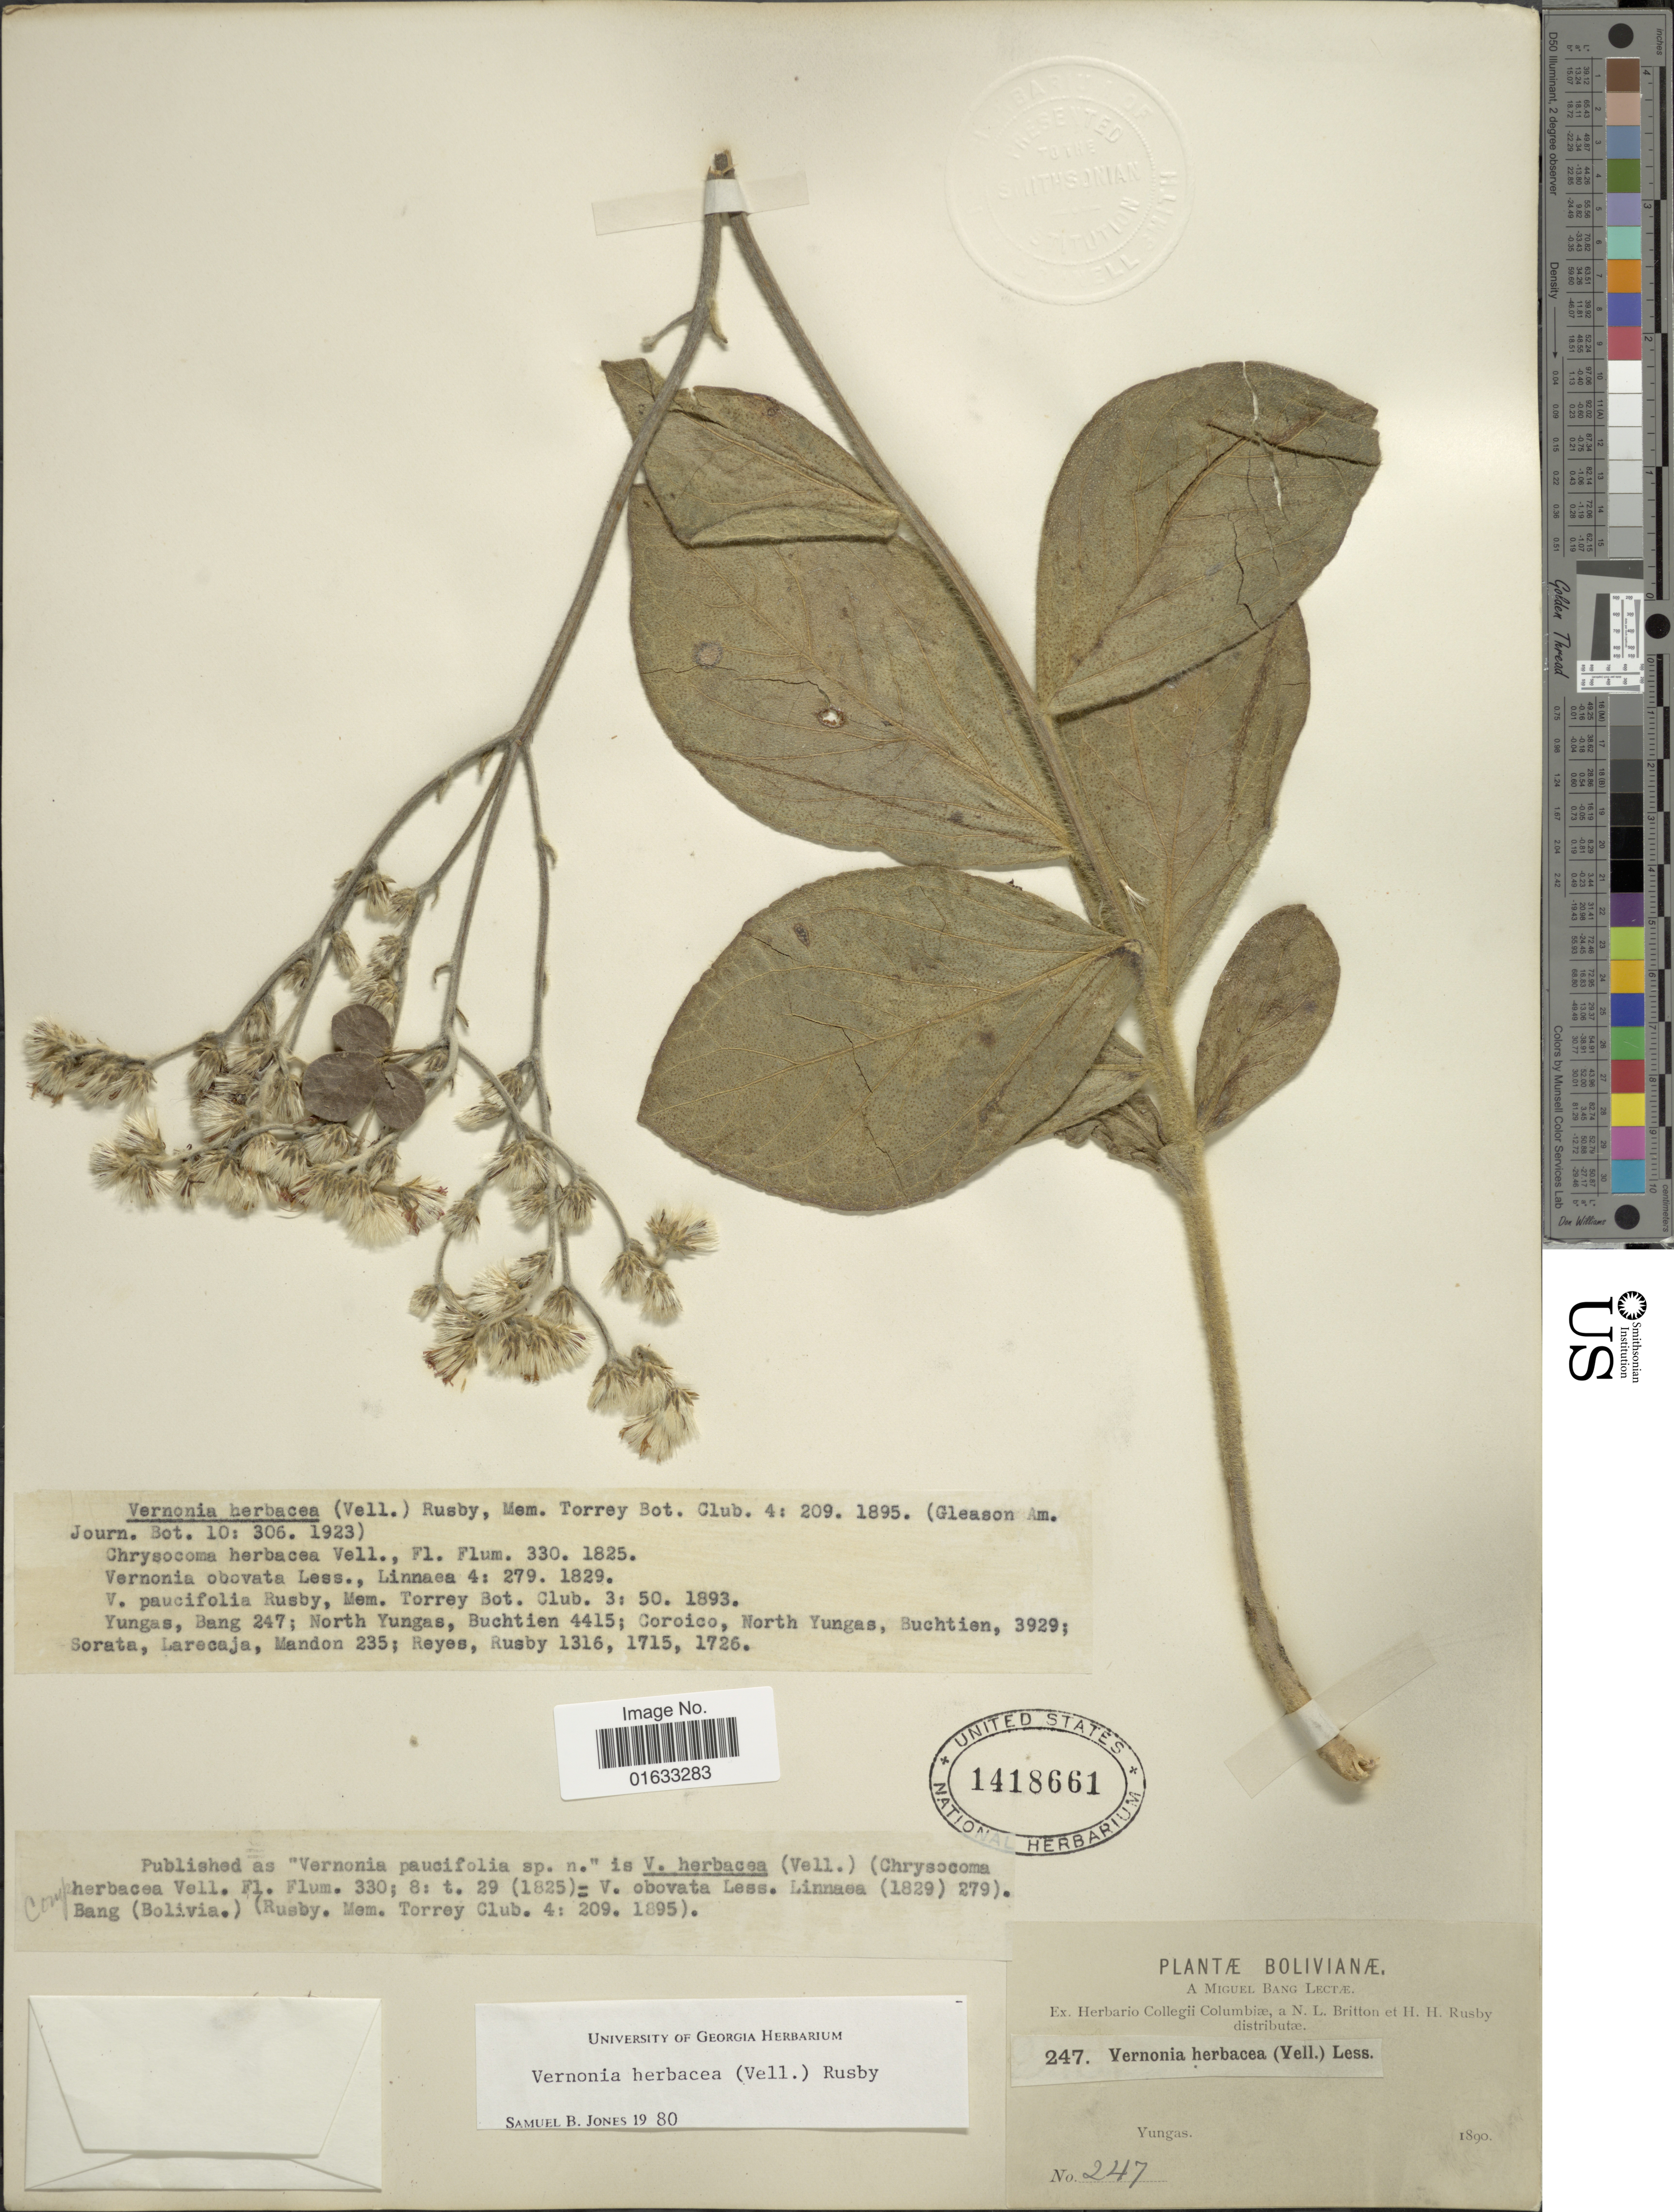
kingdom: Plantae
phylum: Tracheophyta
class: Magnoliopsida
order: Asterales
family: Asteraceae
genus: Chrysolaena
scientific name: Chrysolaena herbacea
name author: (Vell.) H. Rob.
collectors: M. Bang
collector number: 247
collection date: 1890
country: Bolivia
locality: Bolivianae, Yungas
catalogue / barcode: US 1418661